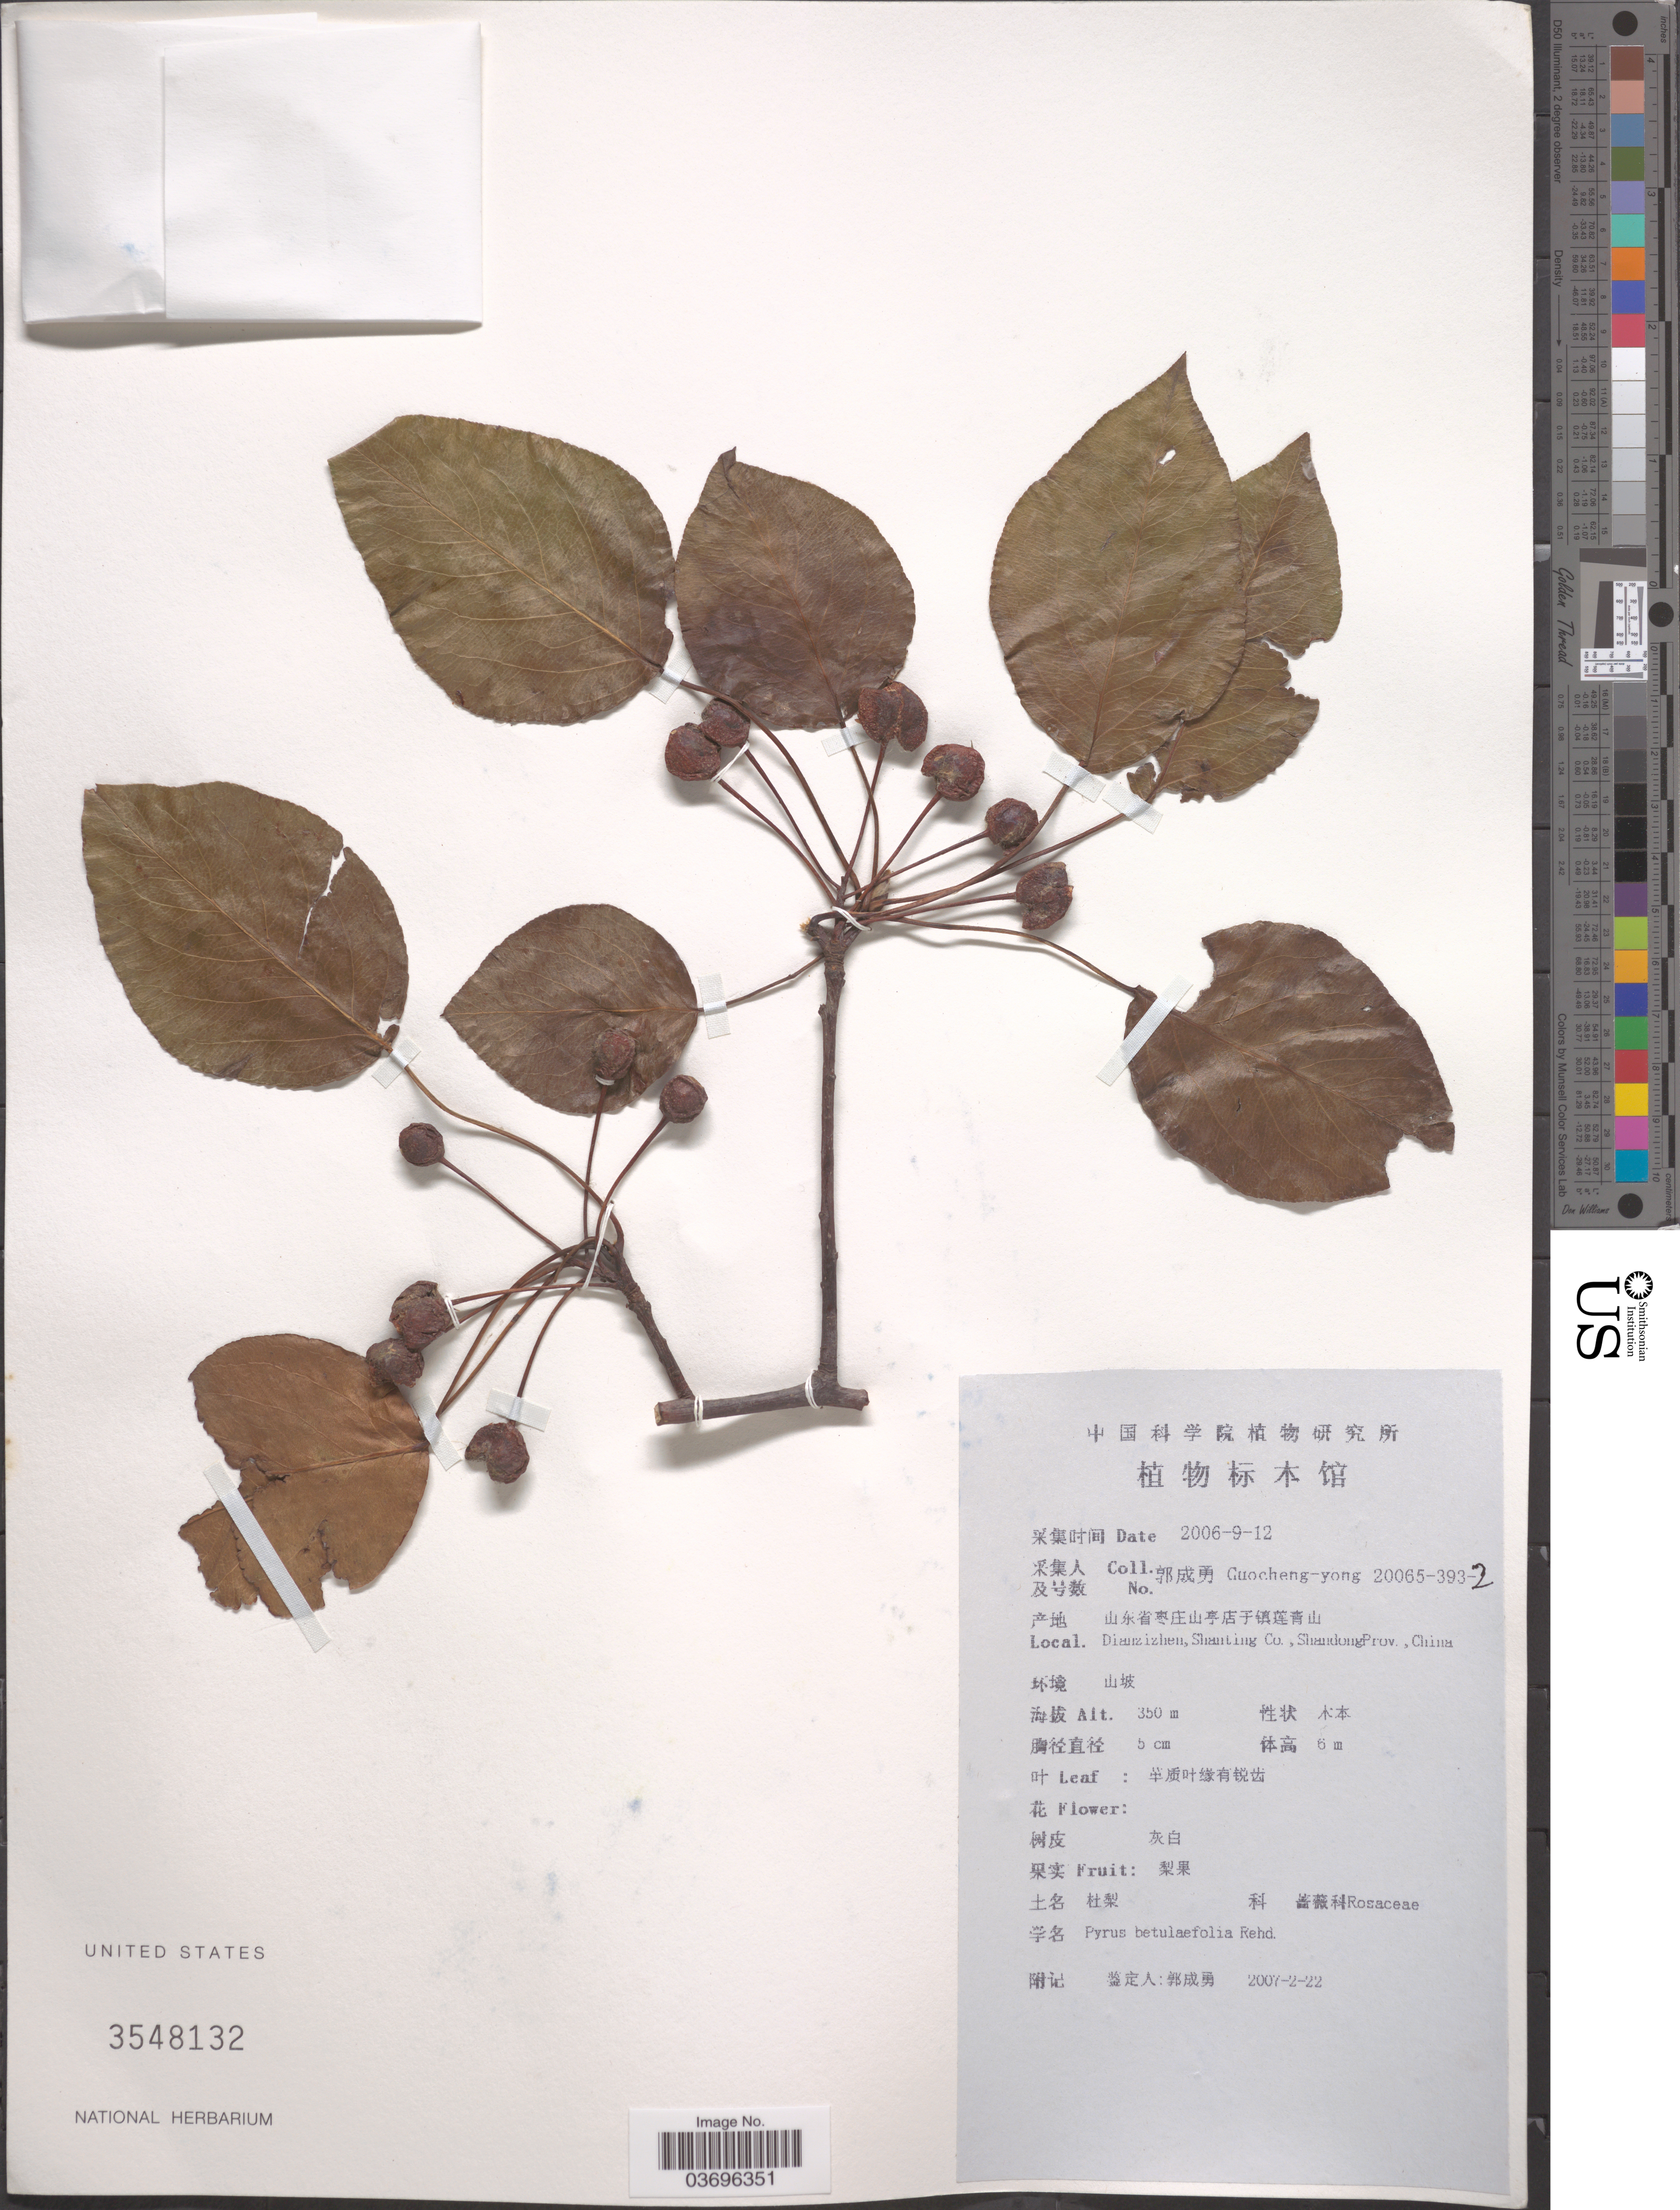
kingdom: Plantae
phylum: Tracheophyta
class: Magnoliopsida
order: Rosales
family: Rosaceae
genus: Pyrus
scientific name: Pyrus betulifolia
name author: Bunge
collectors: Guo cheng-yong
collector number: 20065-393-2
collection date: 2006-09-12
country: China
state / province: Shandong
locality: Dianzizhen, Shanting Co.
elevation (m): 350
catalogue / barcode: US 3548132